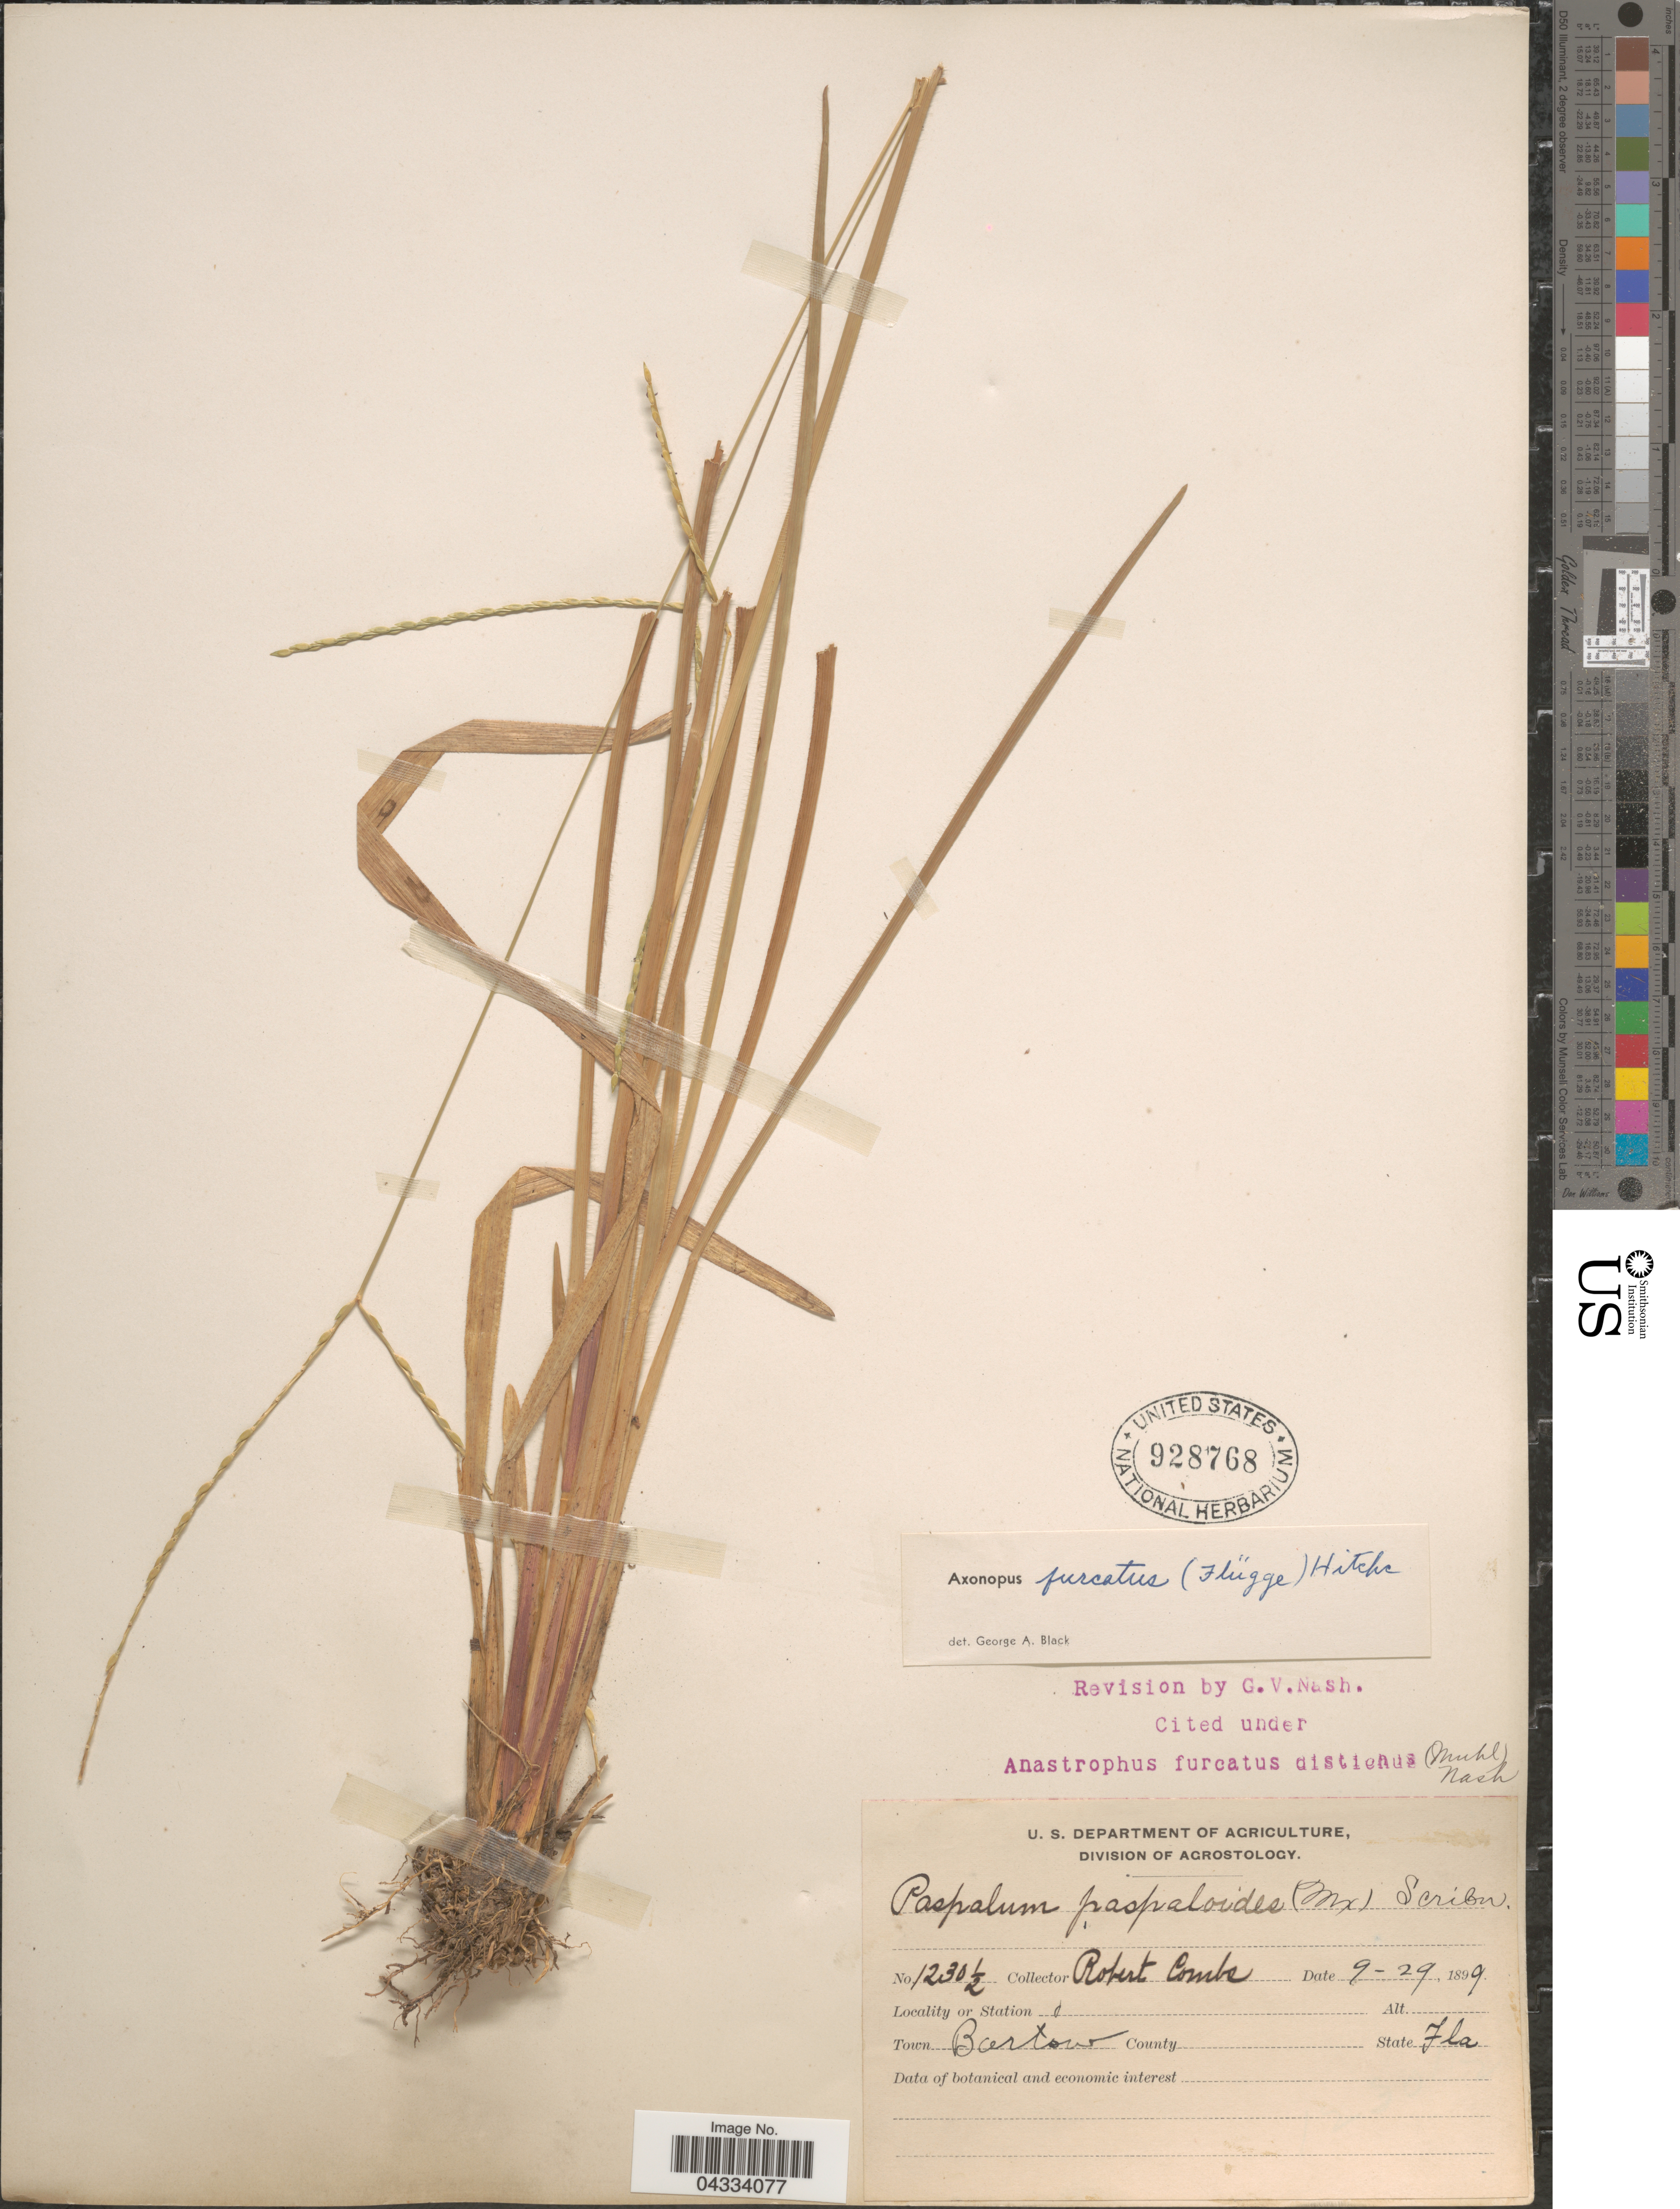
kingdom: Plantae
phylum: Tracheophyta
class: Liliopsida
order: Poales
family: Poaceae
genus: Axonopus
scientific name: Axonopus furcatus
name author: (Flüggé) Hitchc.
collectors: R. Combs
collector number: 1230½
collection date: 1899-09-29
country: United States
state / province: Florida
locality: Town Bartow.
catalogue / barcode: US 928768